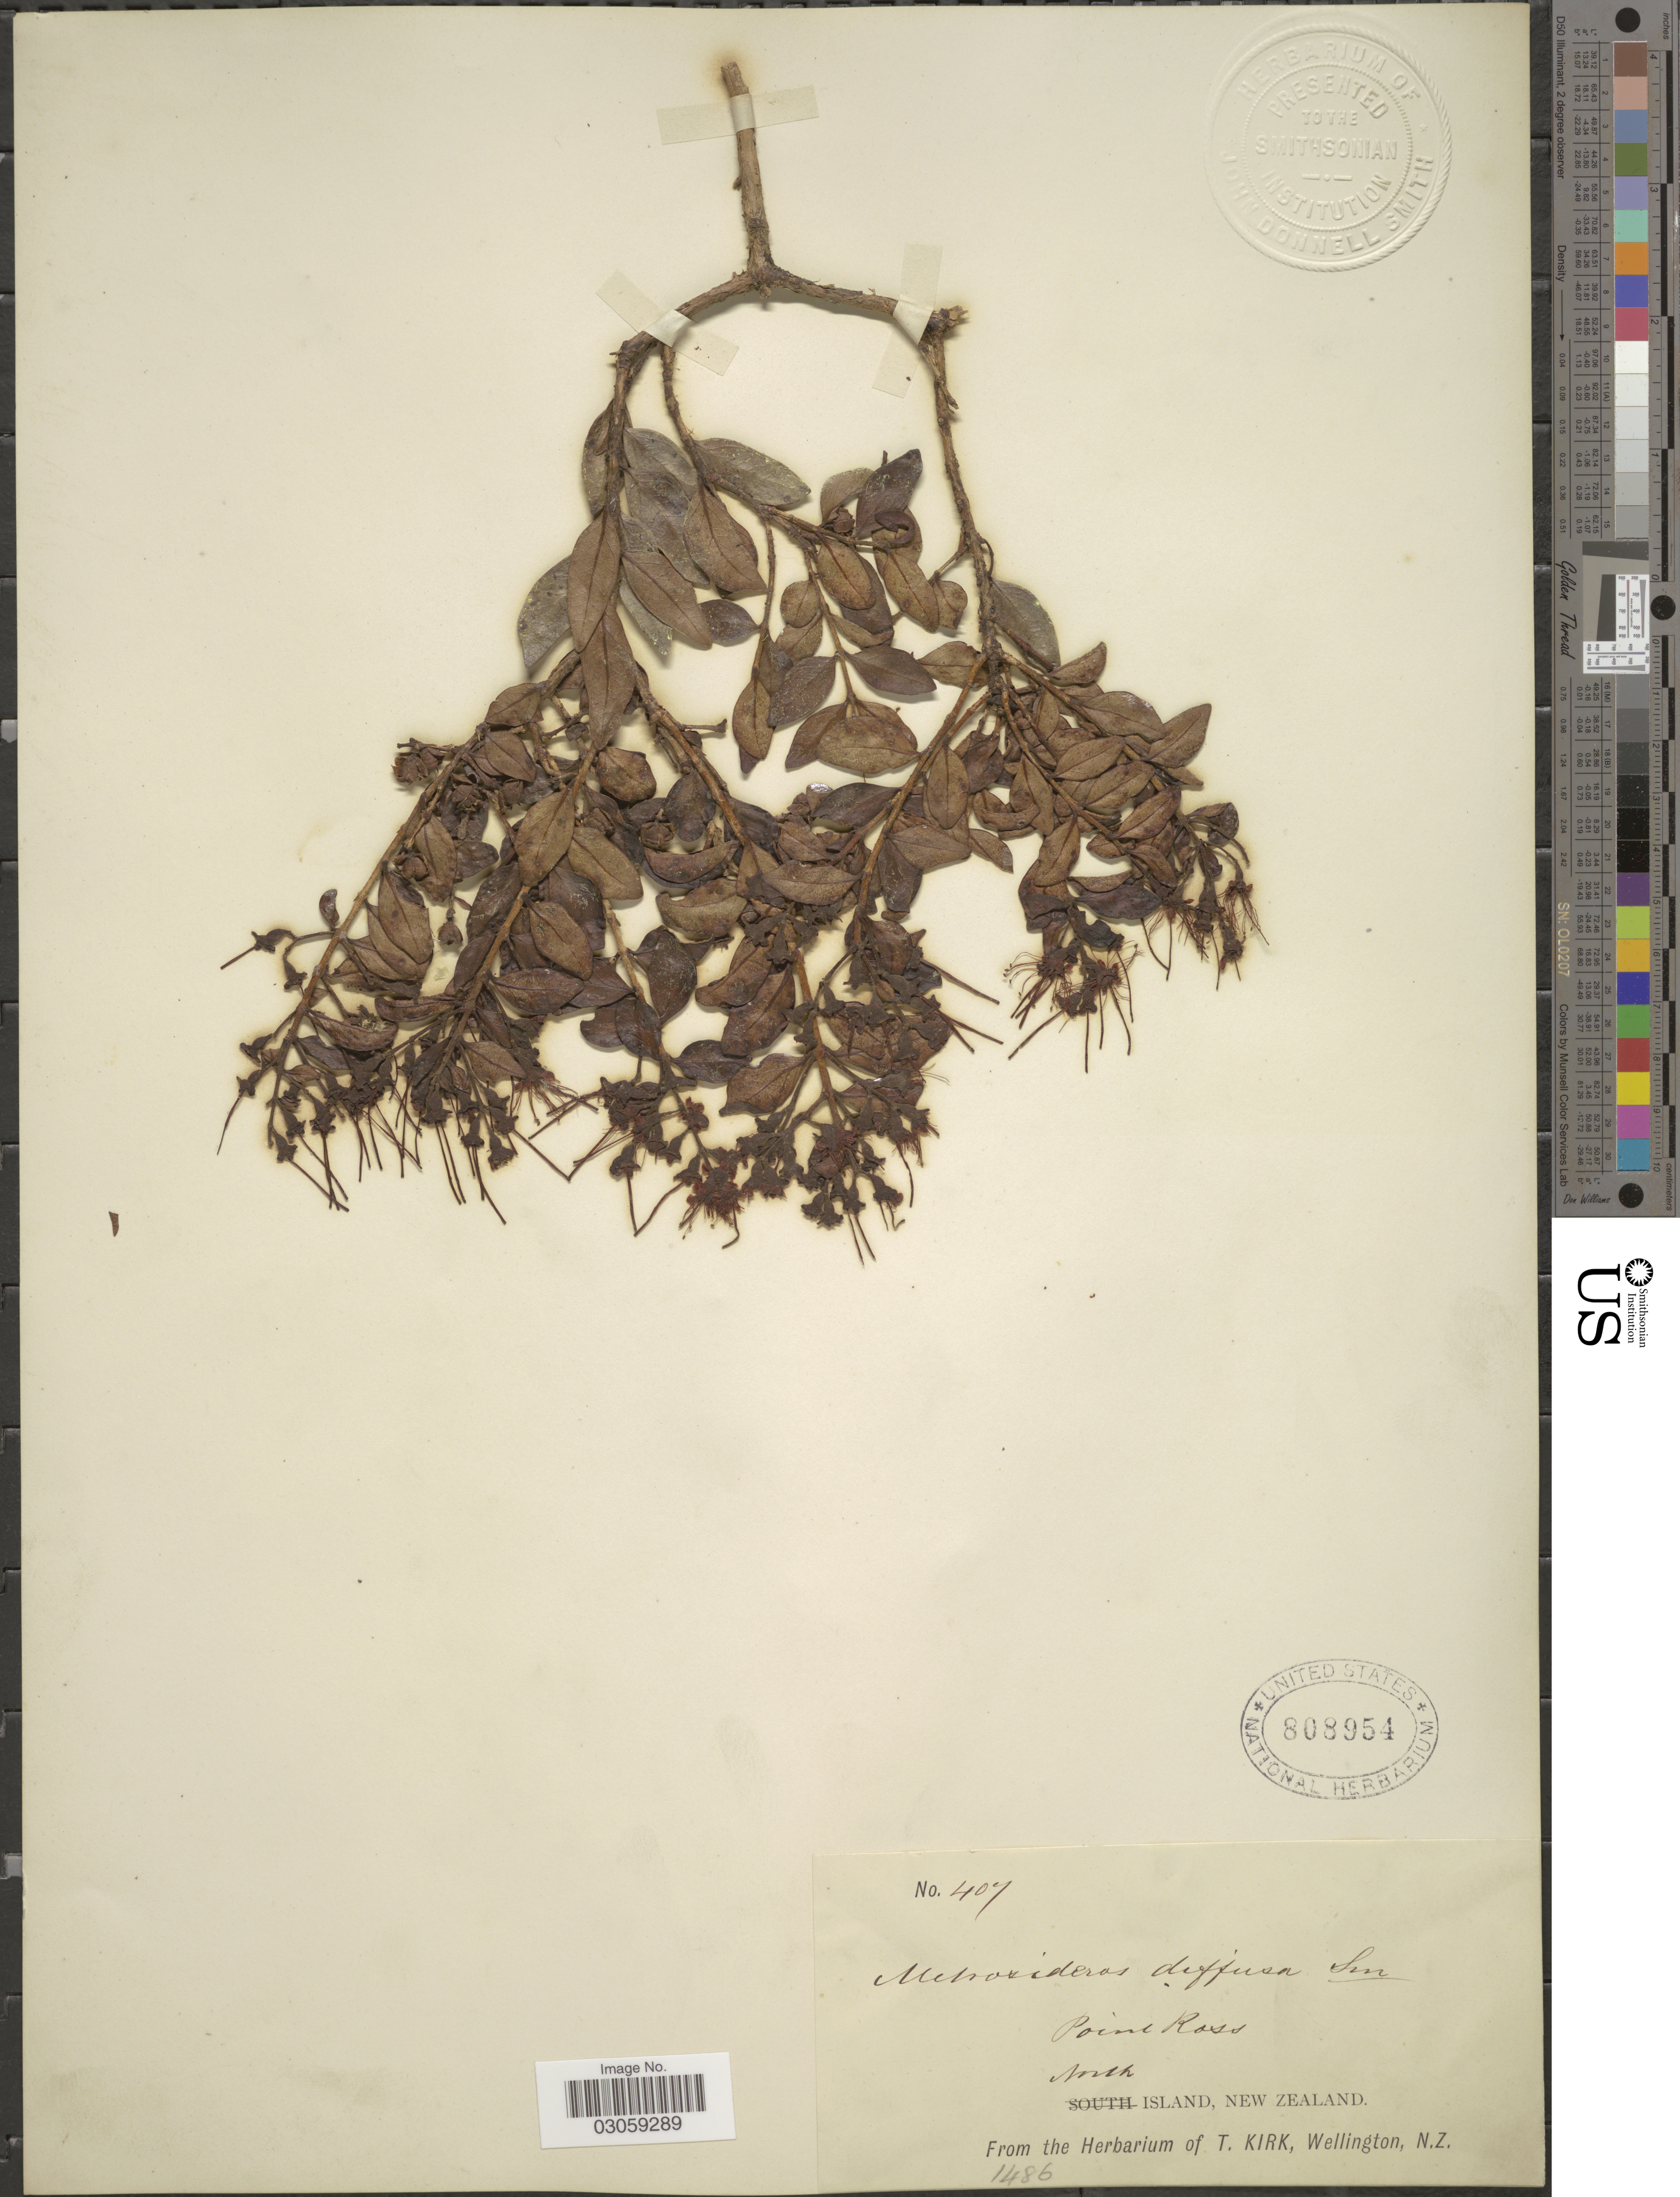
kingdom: Plantae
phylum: Tracheophyta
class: Magnoliopsida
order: Myrtales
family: Myrtaceae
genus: Metrosideros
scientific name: Metrosideros carminea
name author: W.R.B. Oliv.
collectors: ex herb. T. Kirk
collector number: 407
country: New Zealand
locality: Point Ross. North Island.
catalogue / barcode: US 808954